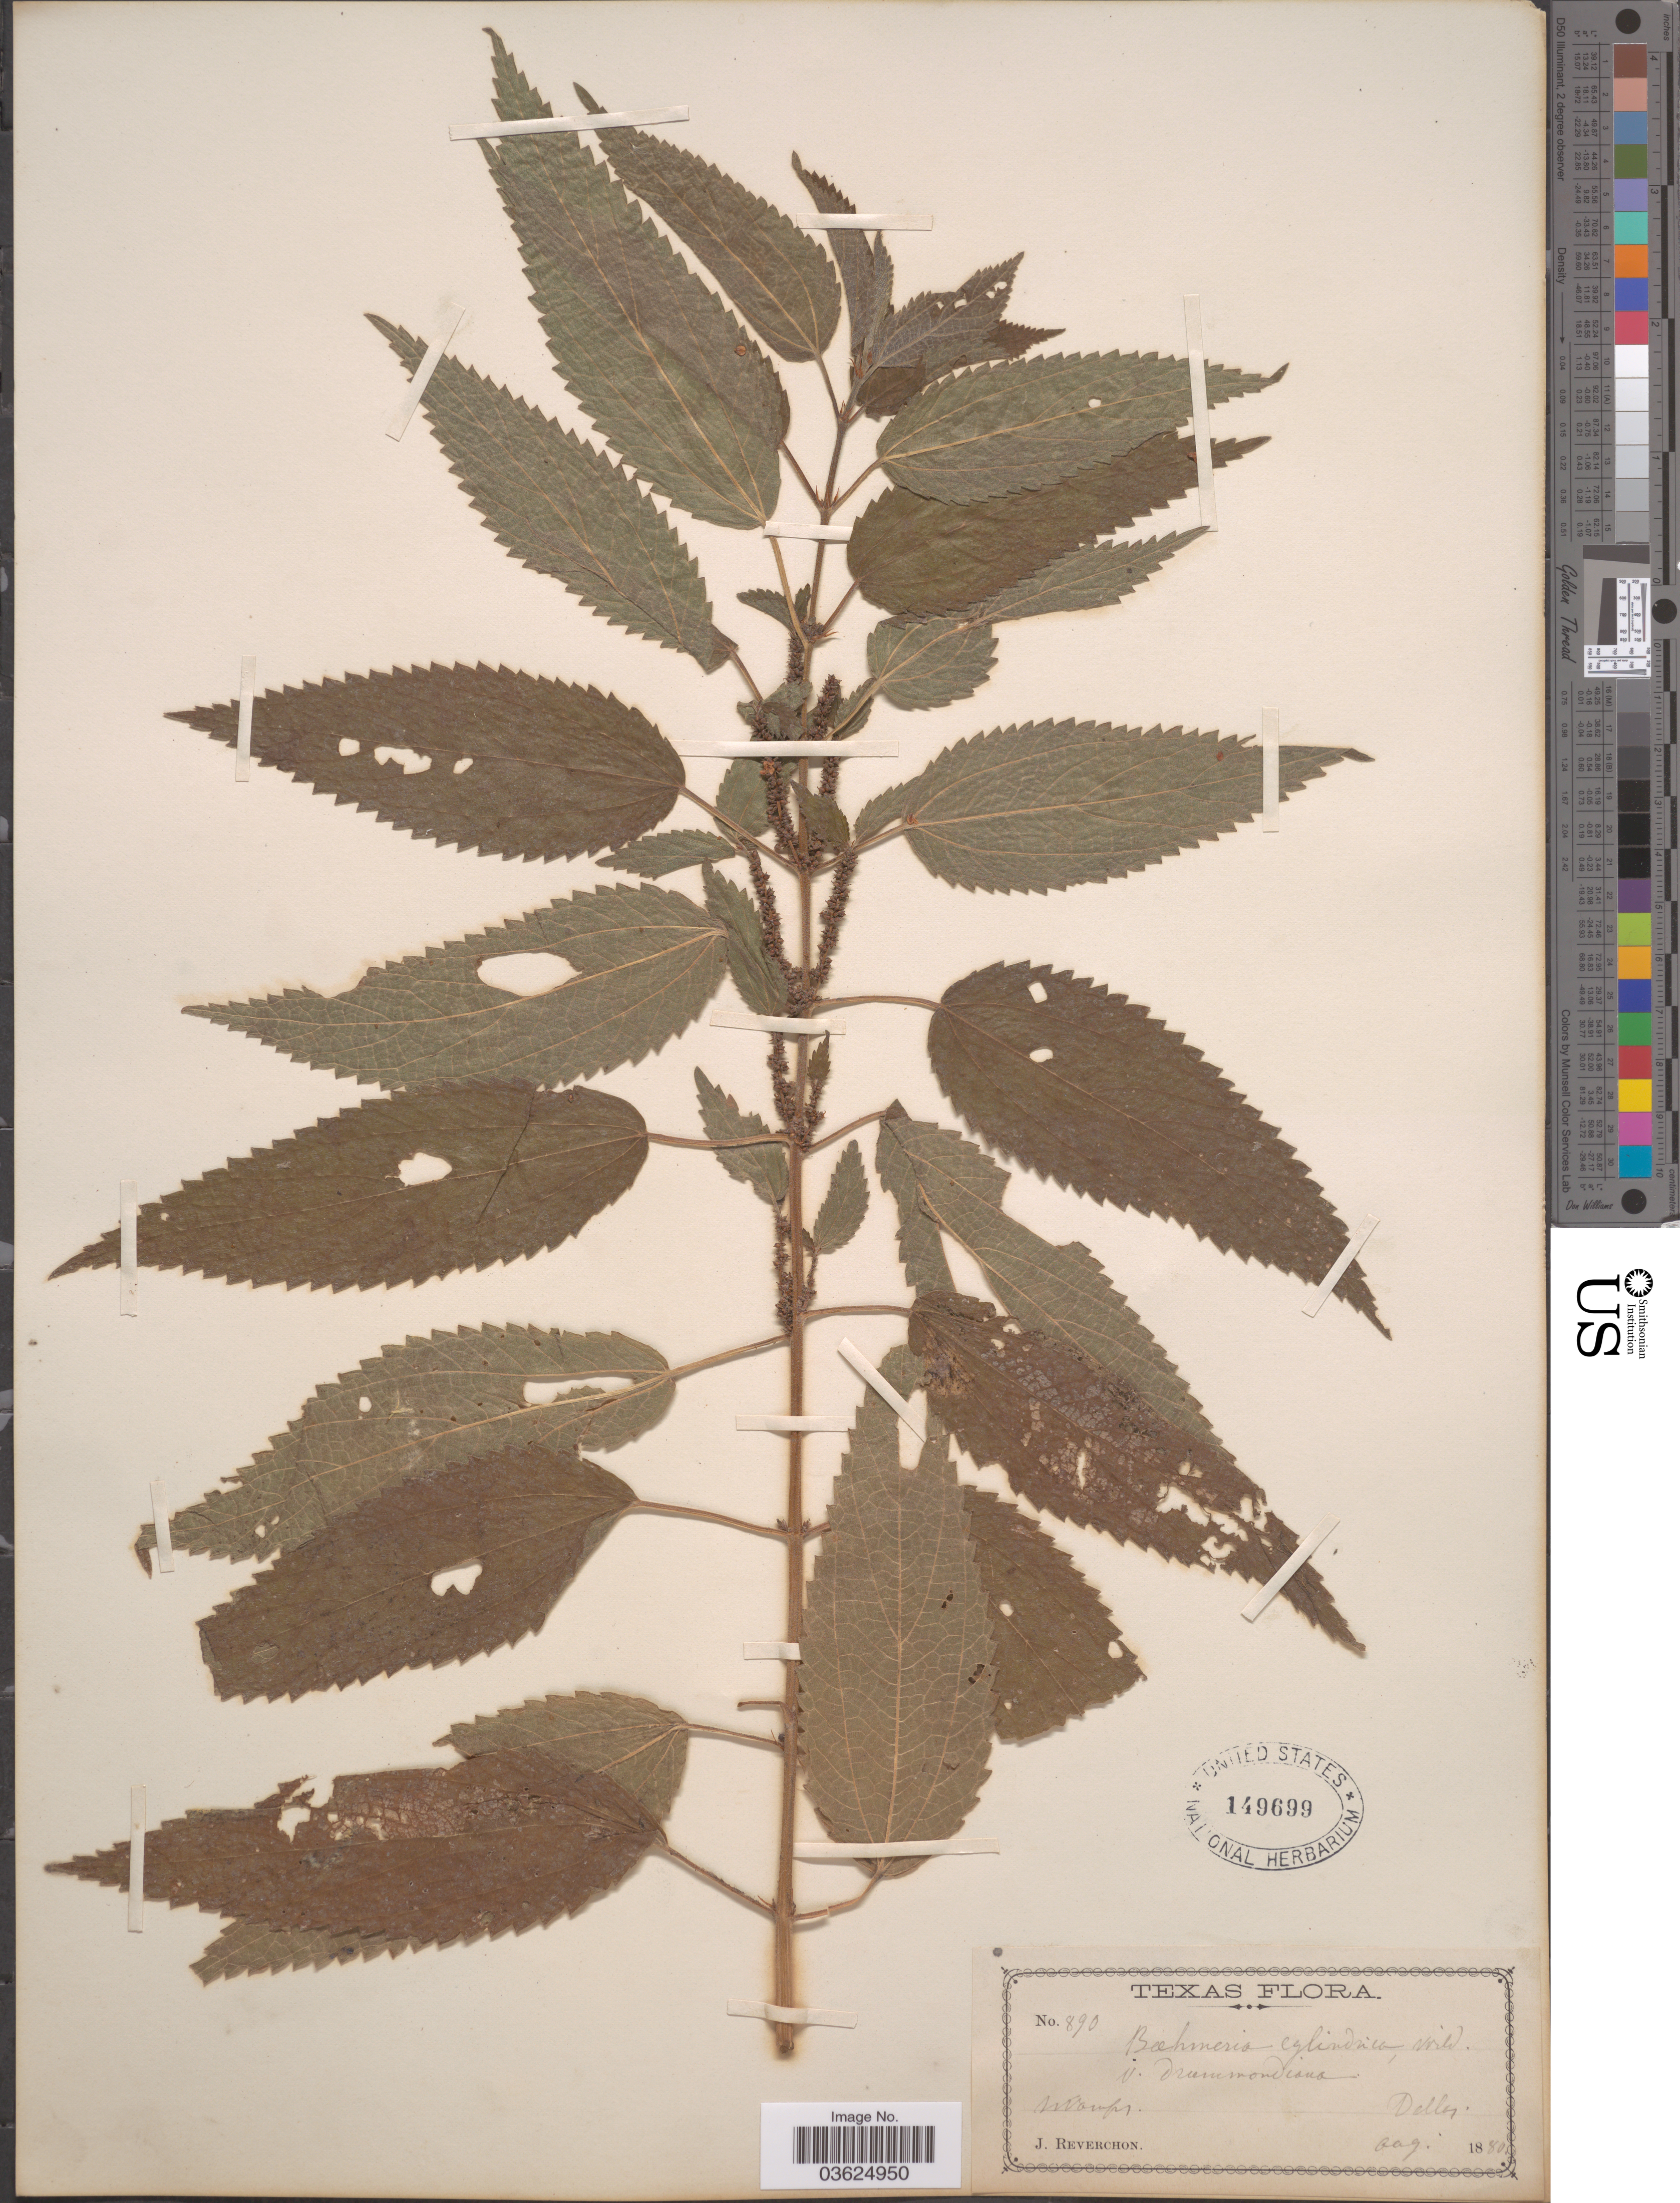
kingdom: Plantae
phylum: Tracheophyta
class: Magnoliopsida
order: Rosales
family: Urticaceae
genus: Boehmeria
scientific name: Boehmeria drummondiana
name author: Wedd.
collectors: J. Reverchon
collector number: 890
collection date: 1880-08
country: United States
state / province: Texas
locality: Dallas.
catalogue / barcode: US 149699